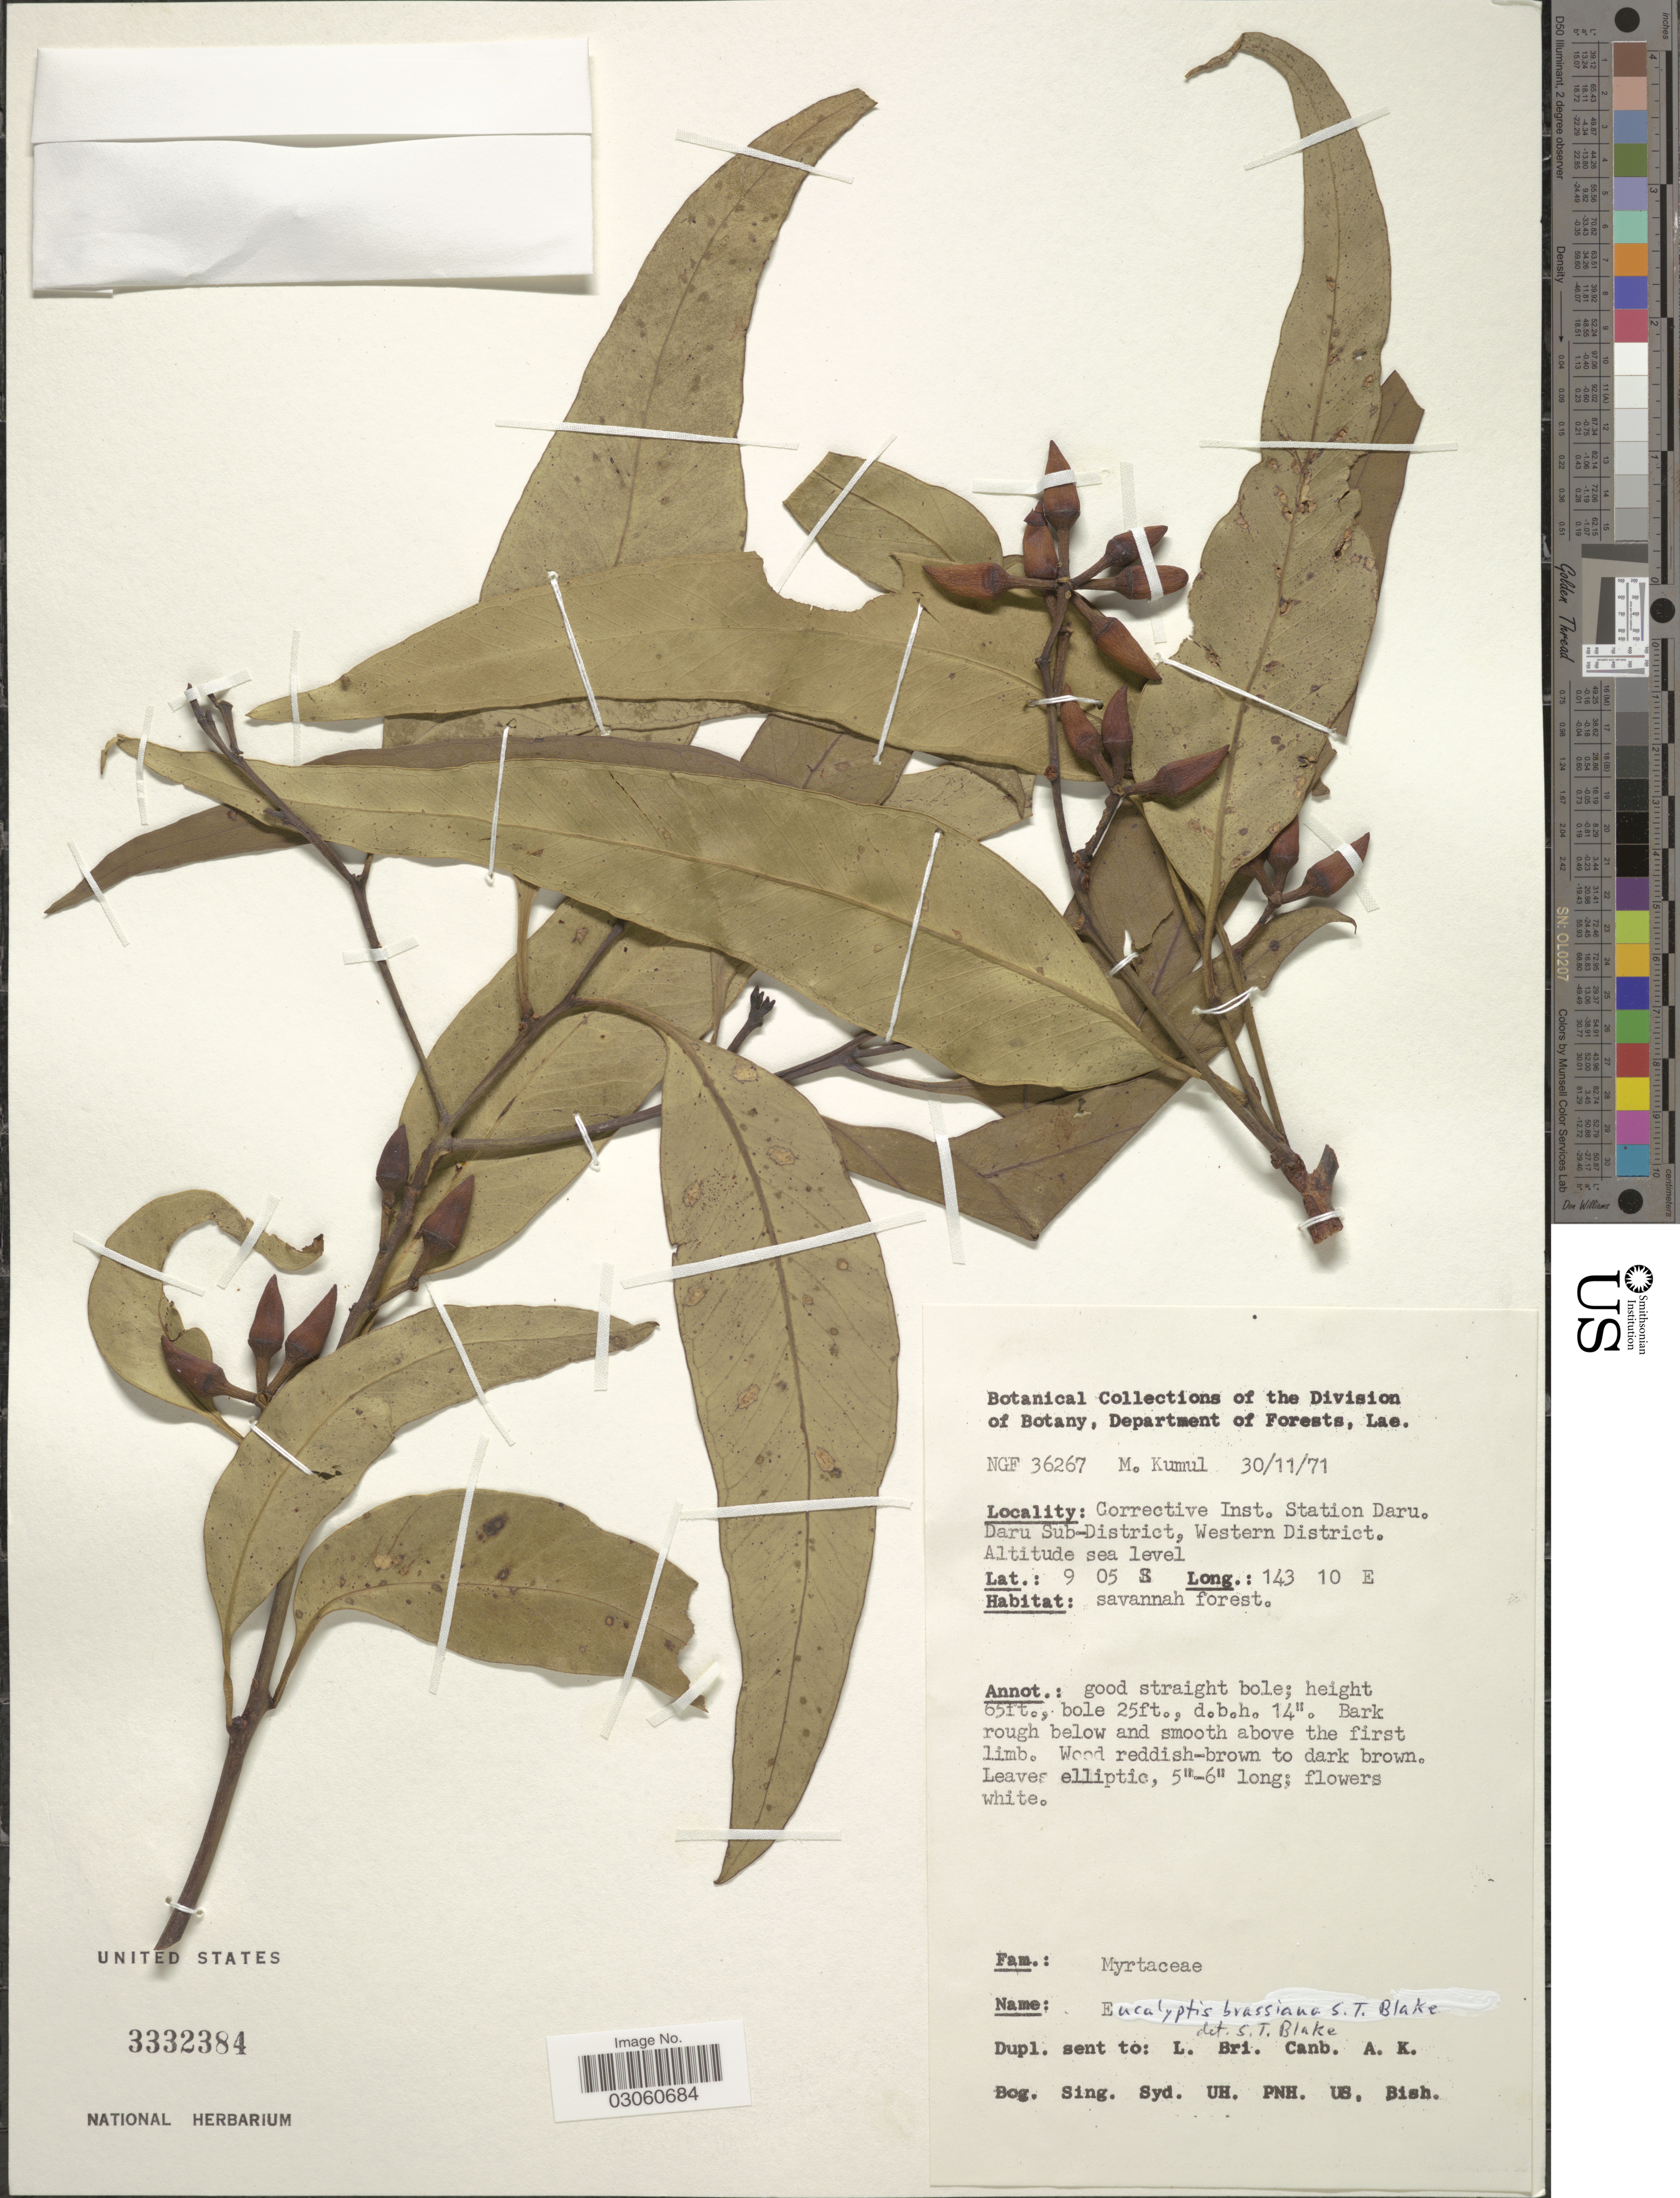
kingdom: Plantae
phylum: Tracheophyta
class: Magnoliopsida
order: Myrtales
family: Myrtaceae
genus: Eucalyptus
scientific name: Eucalyptus brassiana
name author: S.T. Blake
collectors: M. Kumul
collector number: NGF 36267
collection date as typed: Transcribed d/m/y: 30/11/71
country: Papua New Guinea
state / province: Manus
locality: Corrective Inst. Station Daru. Daru Sub-District, Western District.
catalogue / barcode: US 3332384